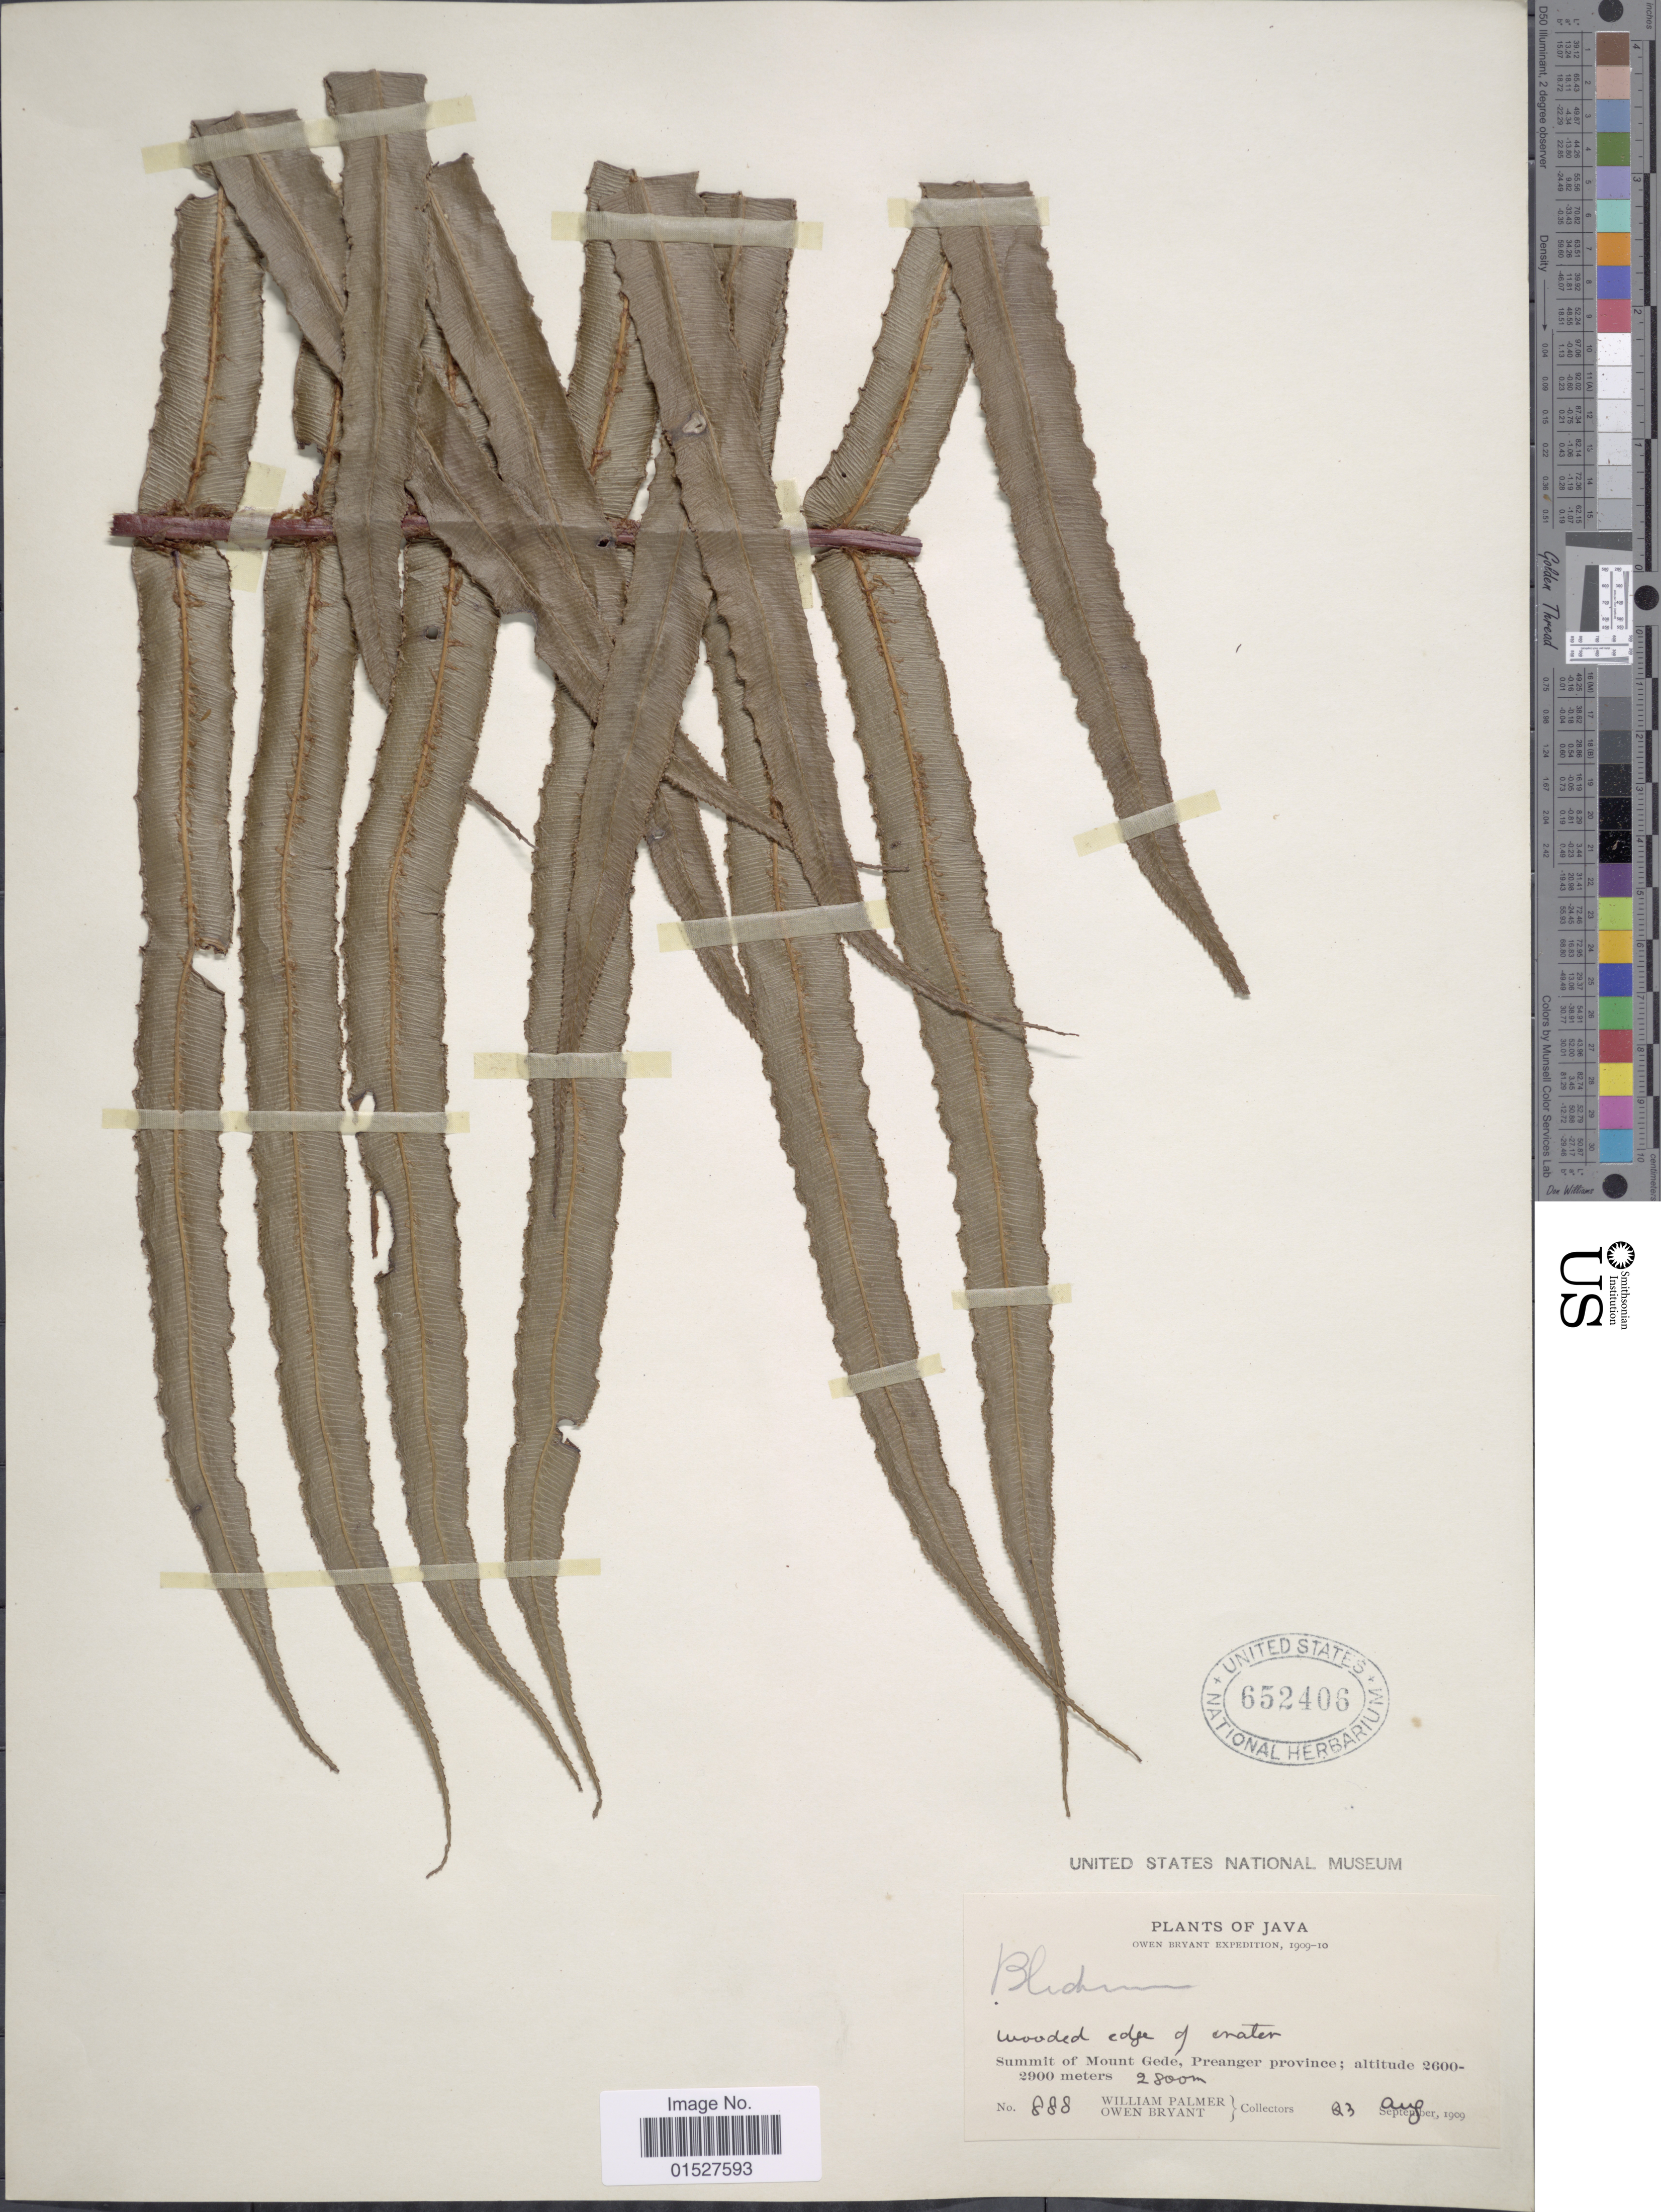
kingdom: Plantae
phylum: Tracheophyta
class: Polypodiopsida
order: Polypodiales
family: Blechnaceae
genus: Blechnum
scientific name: Blechnum orientale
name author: L.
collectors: W. Palmer & O. Bryant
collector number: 888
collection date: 1909-08-23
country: Indonesia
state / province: Java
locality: Summit of Mount Gede, Preanger province.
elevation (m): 2800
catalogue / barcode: US 652406